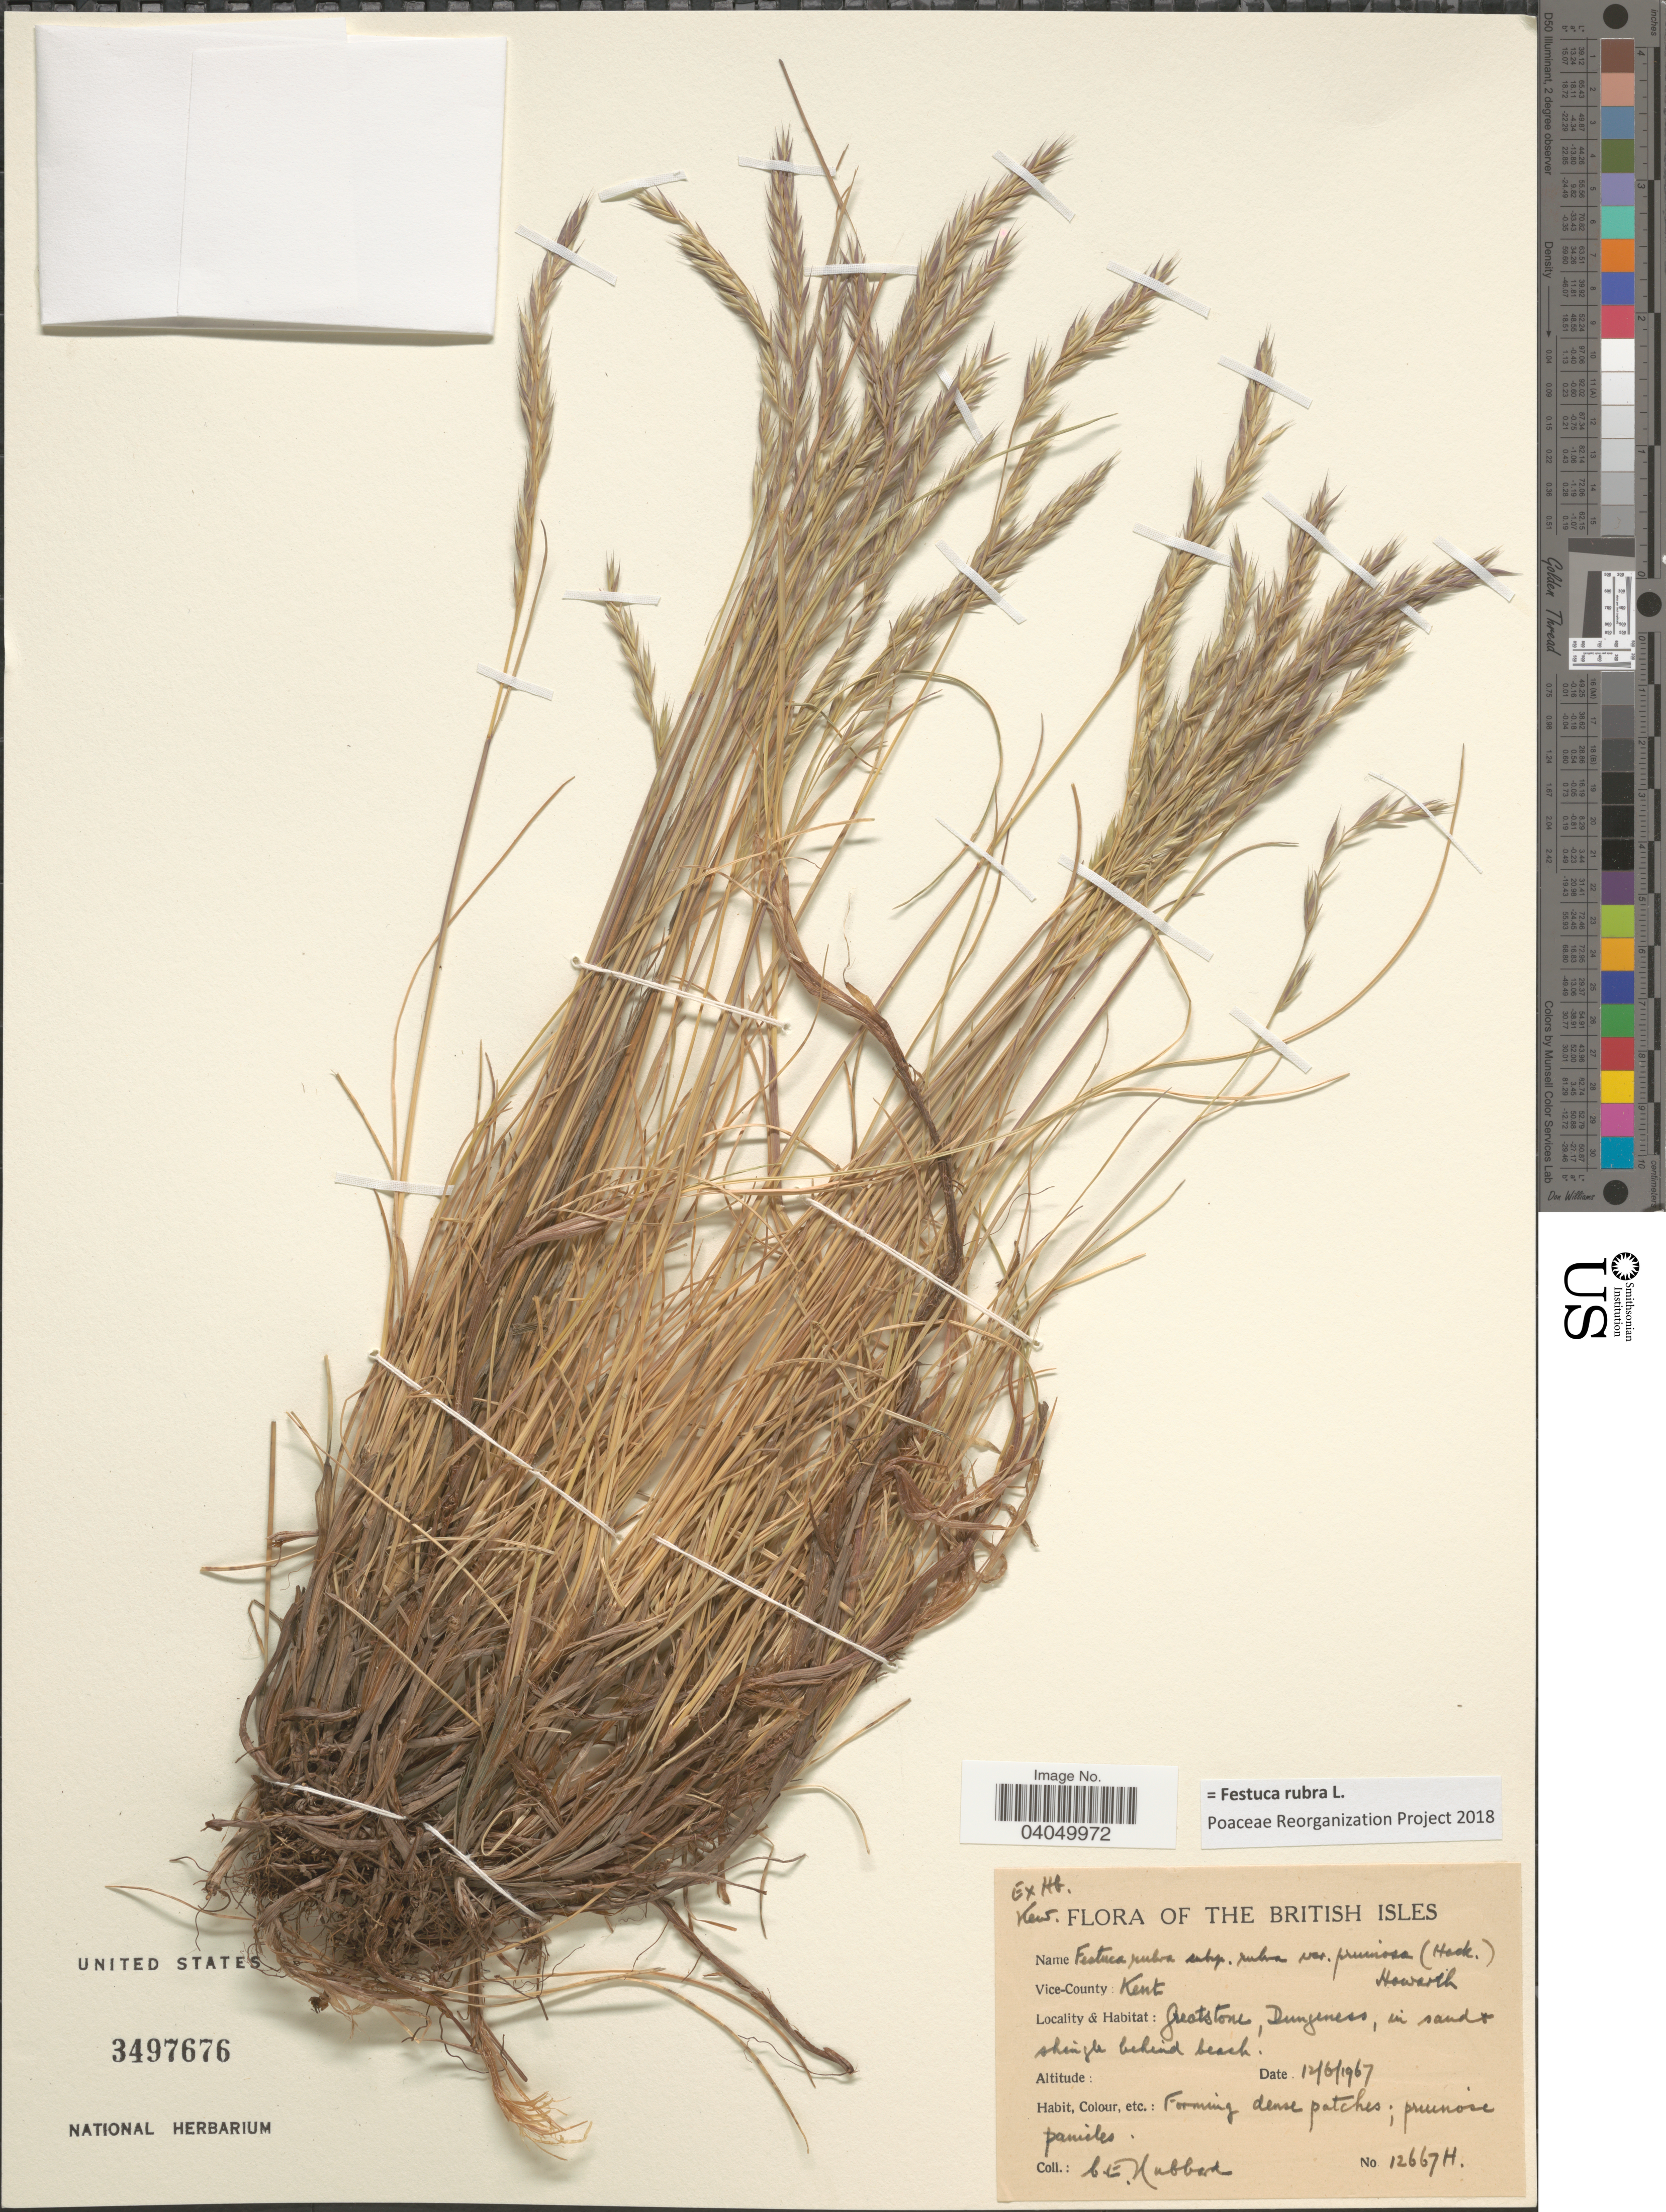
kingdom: Plantae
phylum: Tracheophyta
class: Liliopsida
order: Poales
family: Poaceae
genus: Festuca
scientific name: Festuca rubra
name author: L.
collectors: C. E. Hubbard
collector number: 12667H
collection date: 1967-06-12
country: United Kingdom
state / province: England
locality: British Isles. Greatstone, Dungeness, in sand & shingle behind beach.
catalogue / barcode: US 3497676